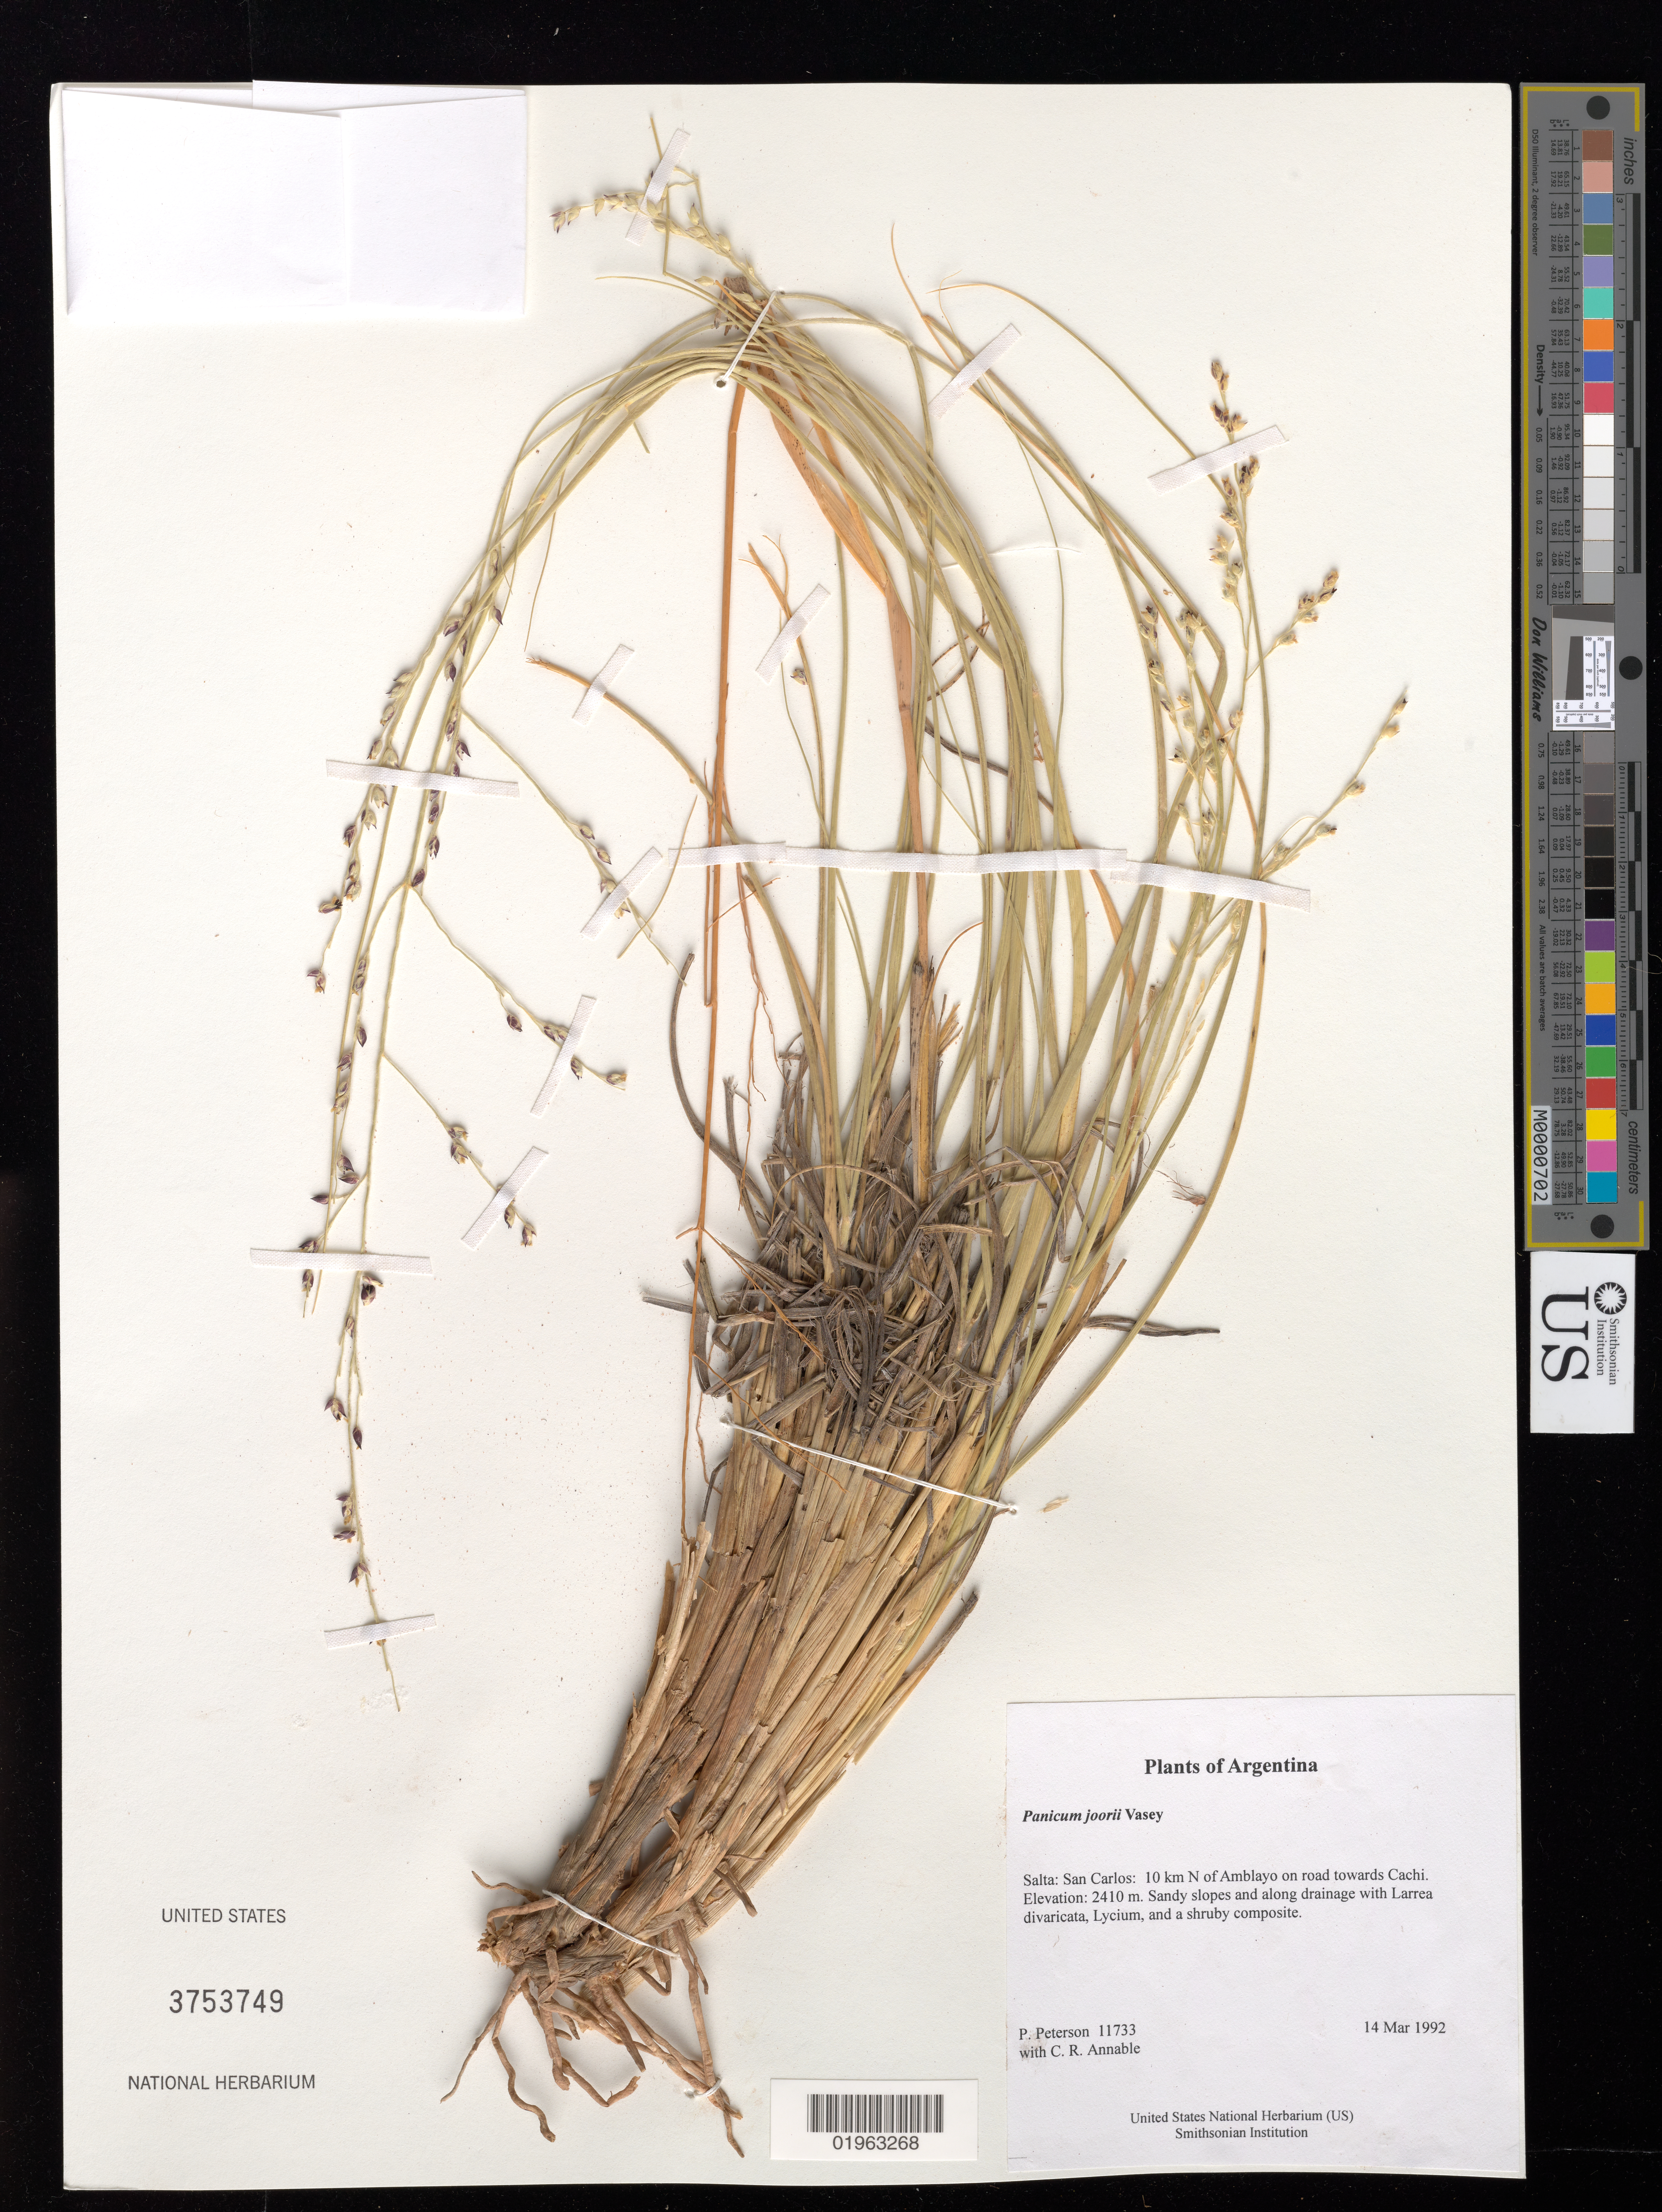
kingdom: Plantae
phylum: Tracheophyta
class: Liliopsida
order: Poales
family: Poaceae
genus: Panicum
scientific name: Panicum sp.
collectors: P. M. Peterson & C. R. Annable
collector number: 11733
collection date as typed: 14 Mar 1992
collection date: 1992-03-14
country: Argentina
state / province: Salta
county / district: San Carlos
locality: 10 km N of Amblayo on road towards Cachi.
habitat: Sandy slopes and along drainage with Larrea divaricata, Lycium, and a shruby composite.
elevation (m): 2410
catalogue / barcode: US 3753749